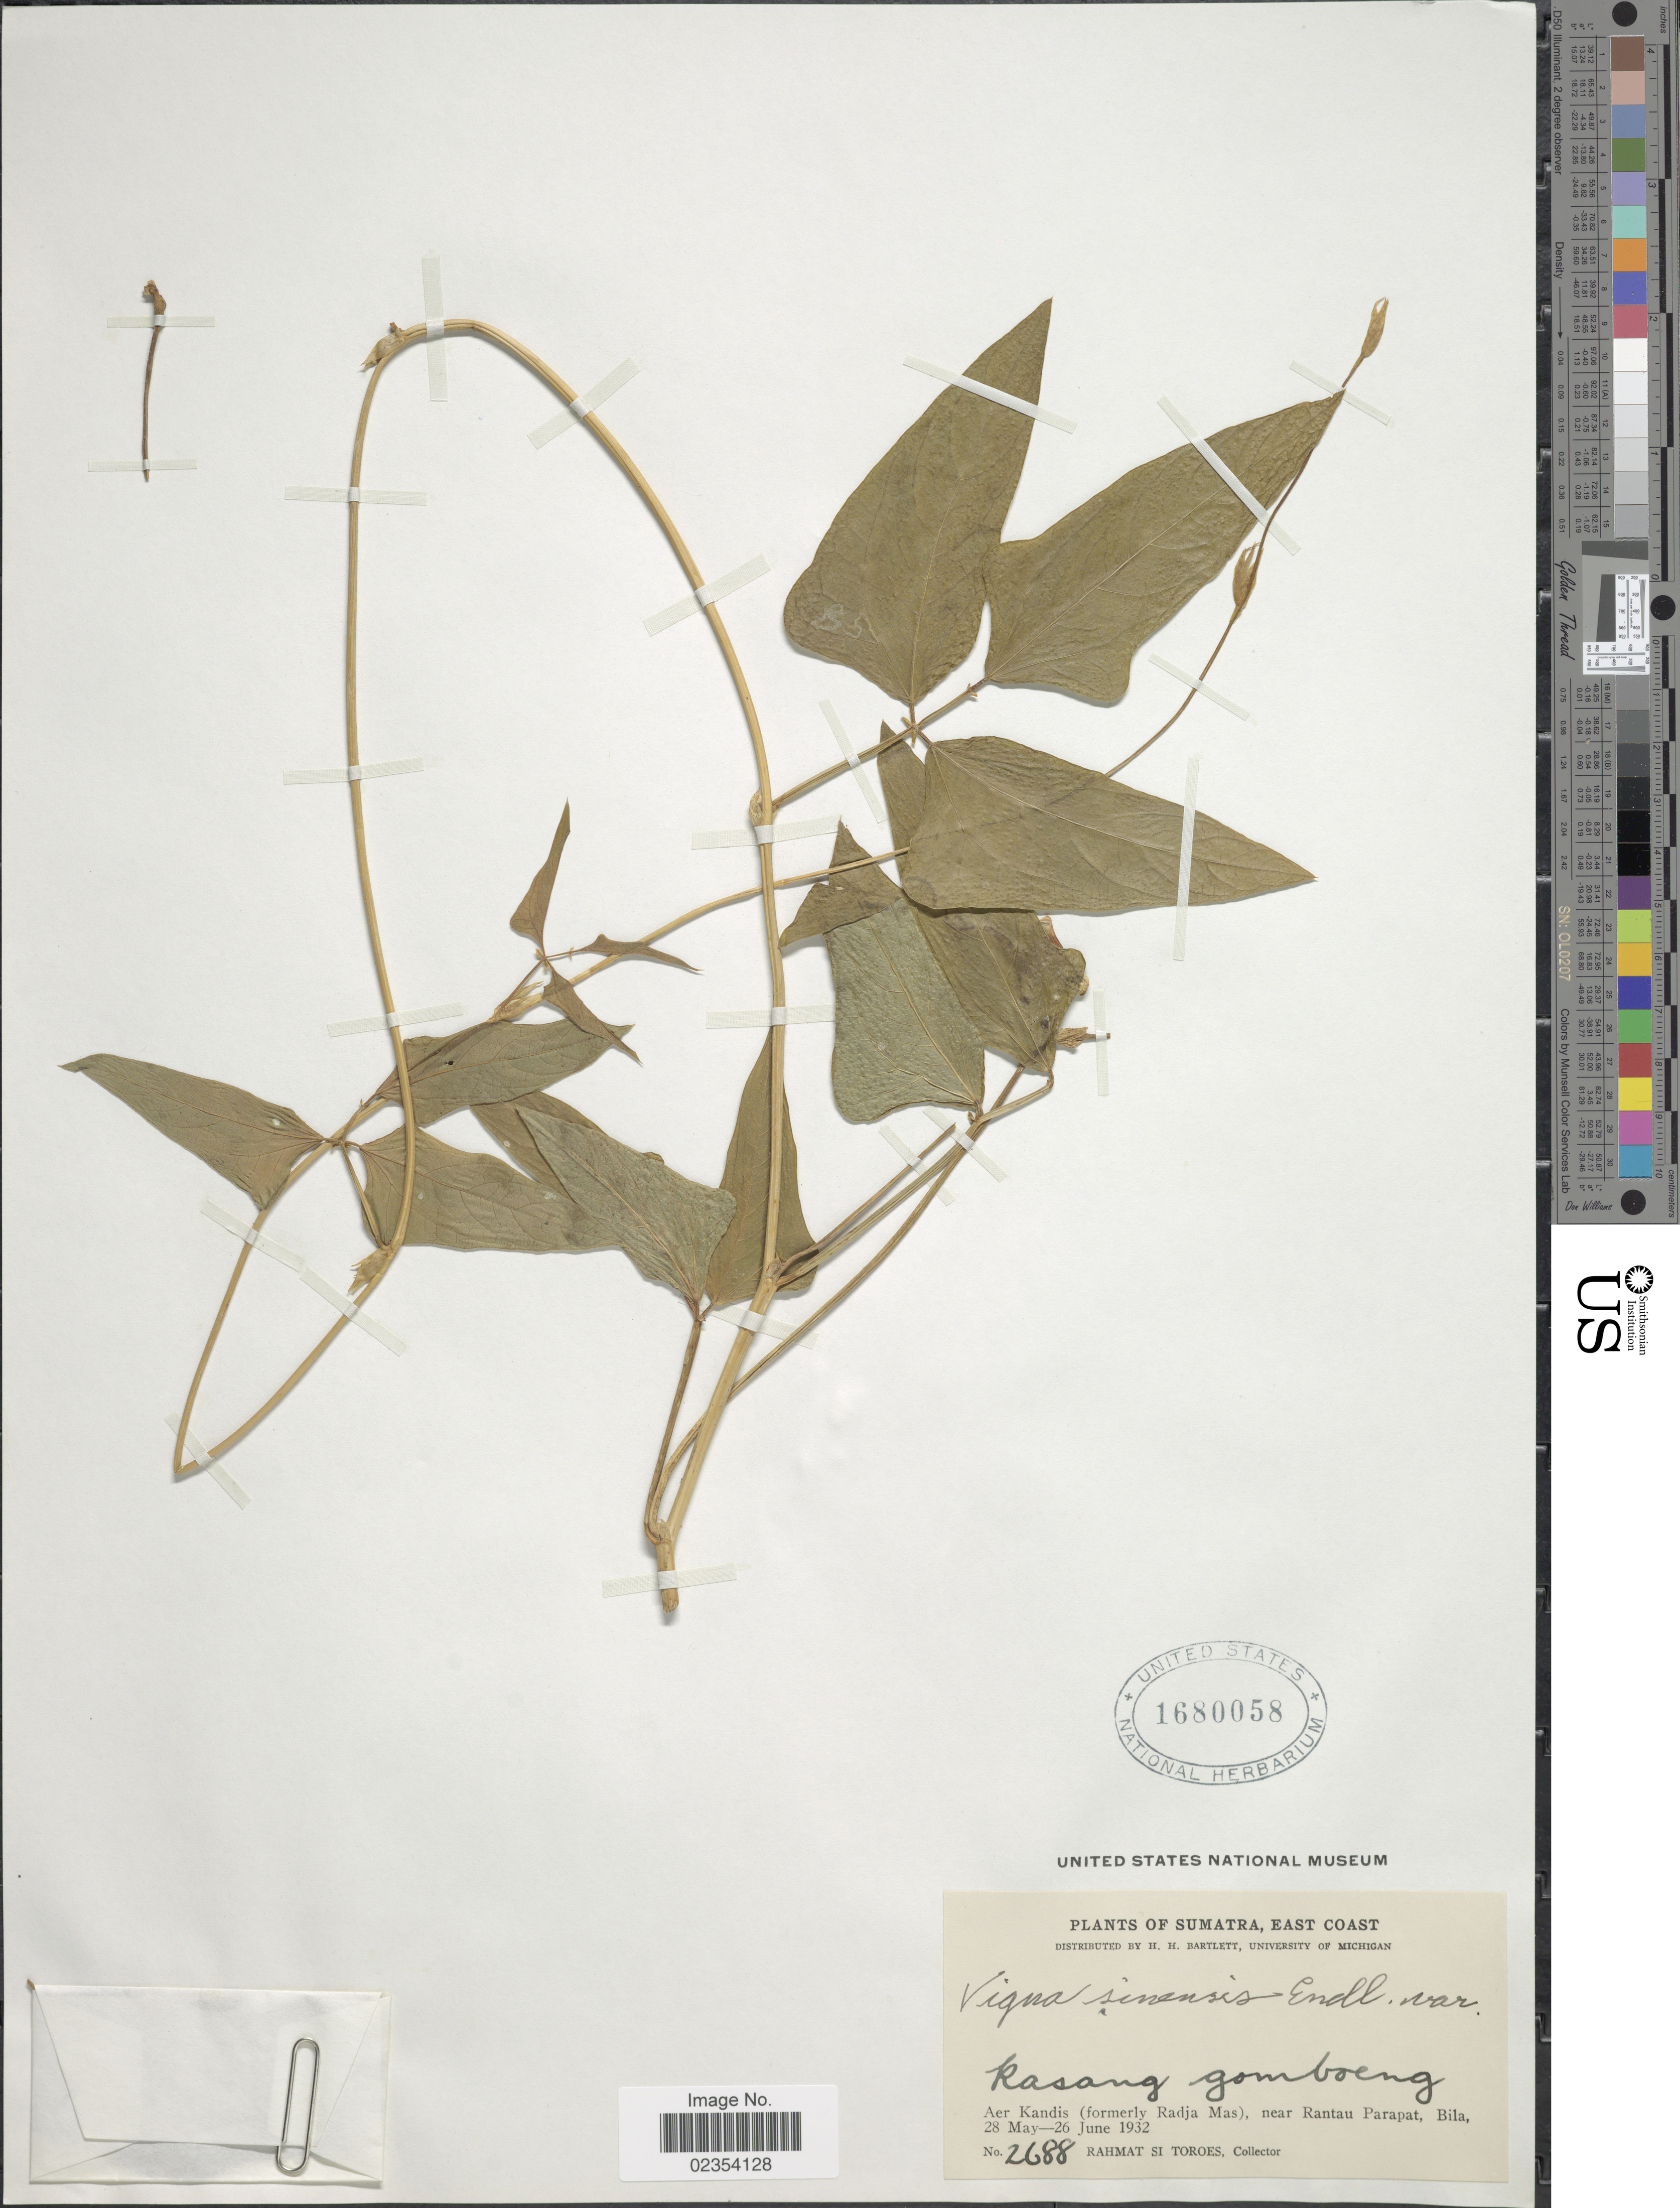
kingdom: Plantae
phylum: Tracheophyta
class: Magnoliopsida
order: Fabales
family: Fabaceae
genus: Vigna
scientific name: Vigna unguiculata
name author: (L.) Walp.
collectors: Rahmat Si Boeea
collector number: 2688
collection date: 1932-05-28/1932-06-26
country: Indonesia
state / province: Sumatra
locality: East Coast, Aer Kandis (formerly Radja Mas), near Rantau Parapat, Bila.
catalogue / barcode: US 1680058